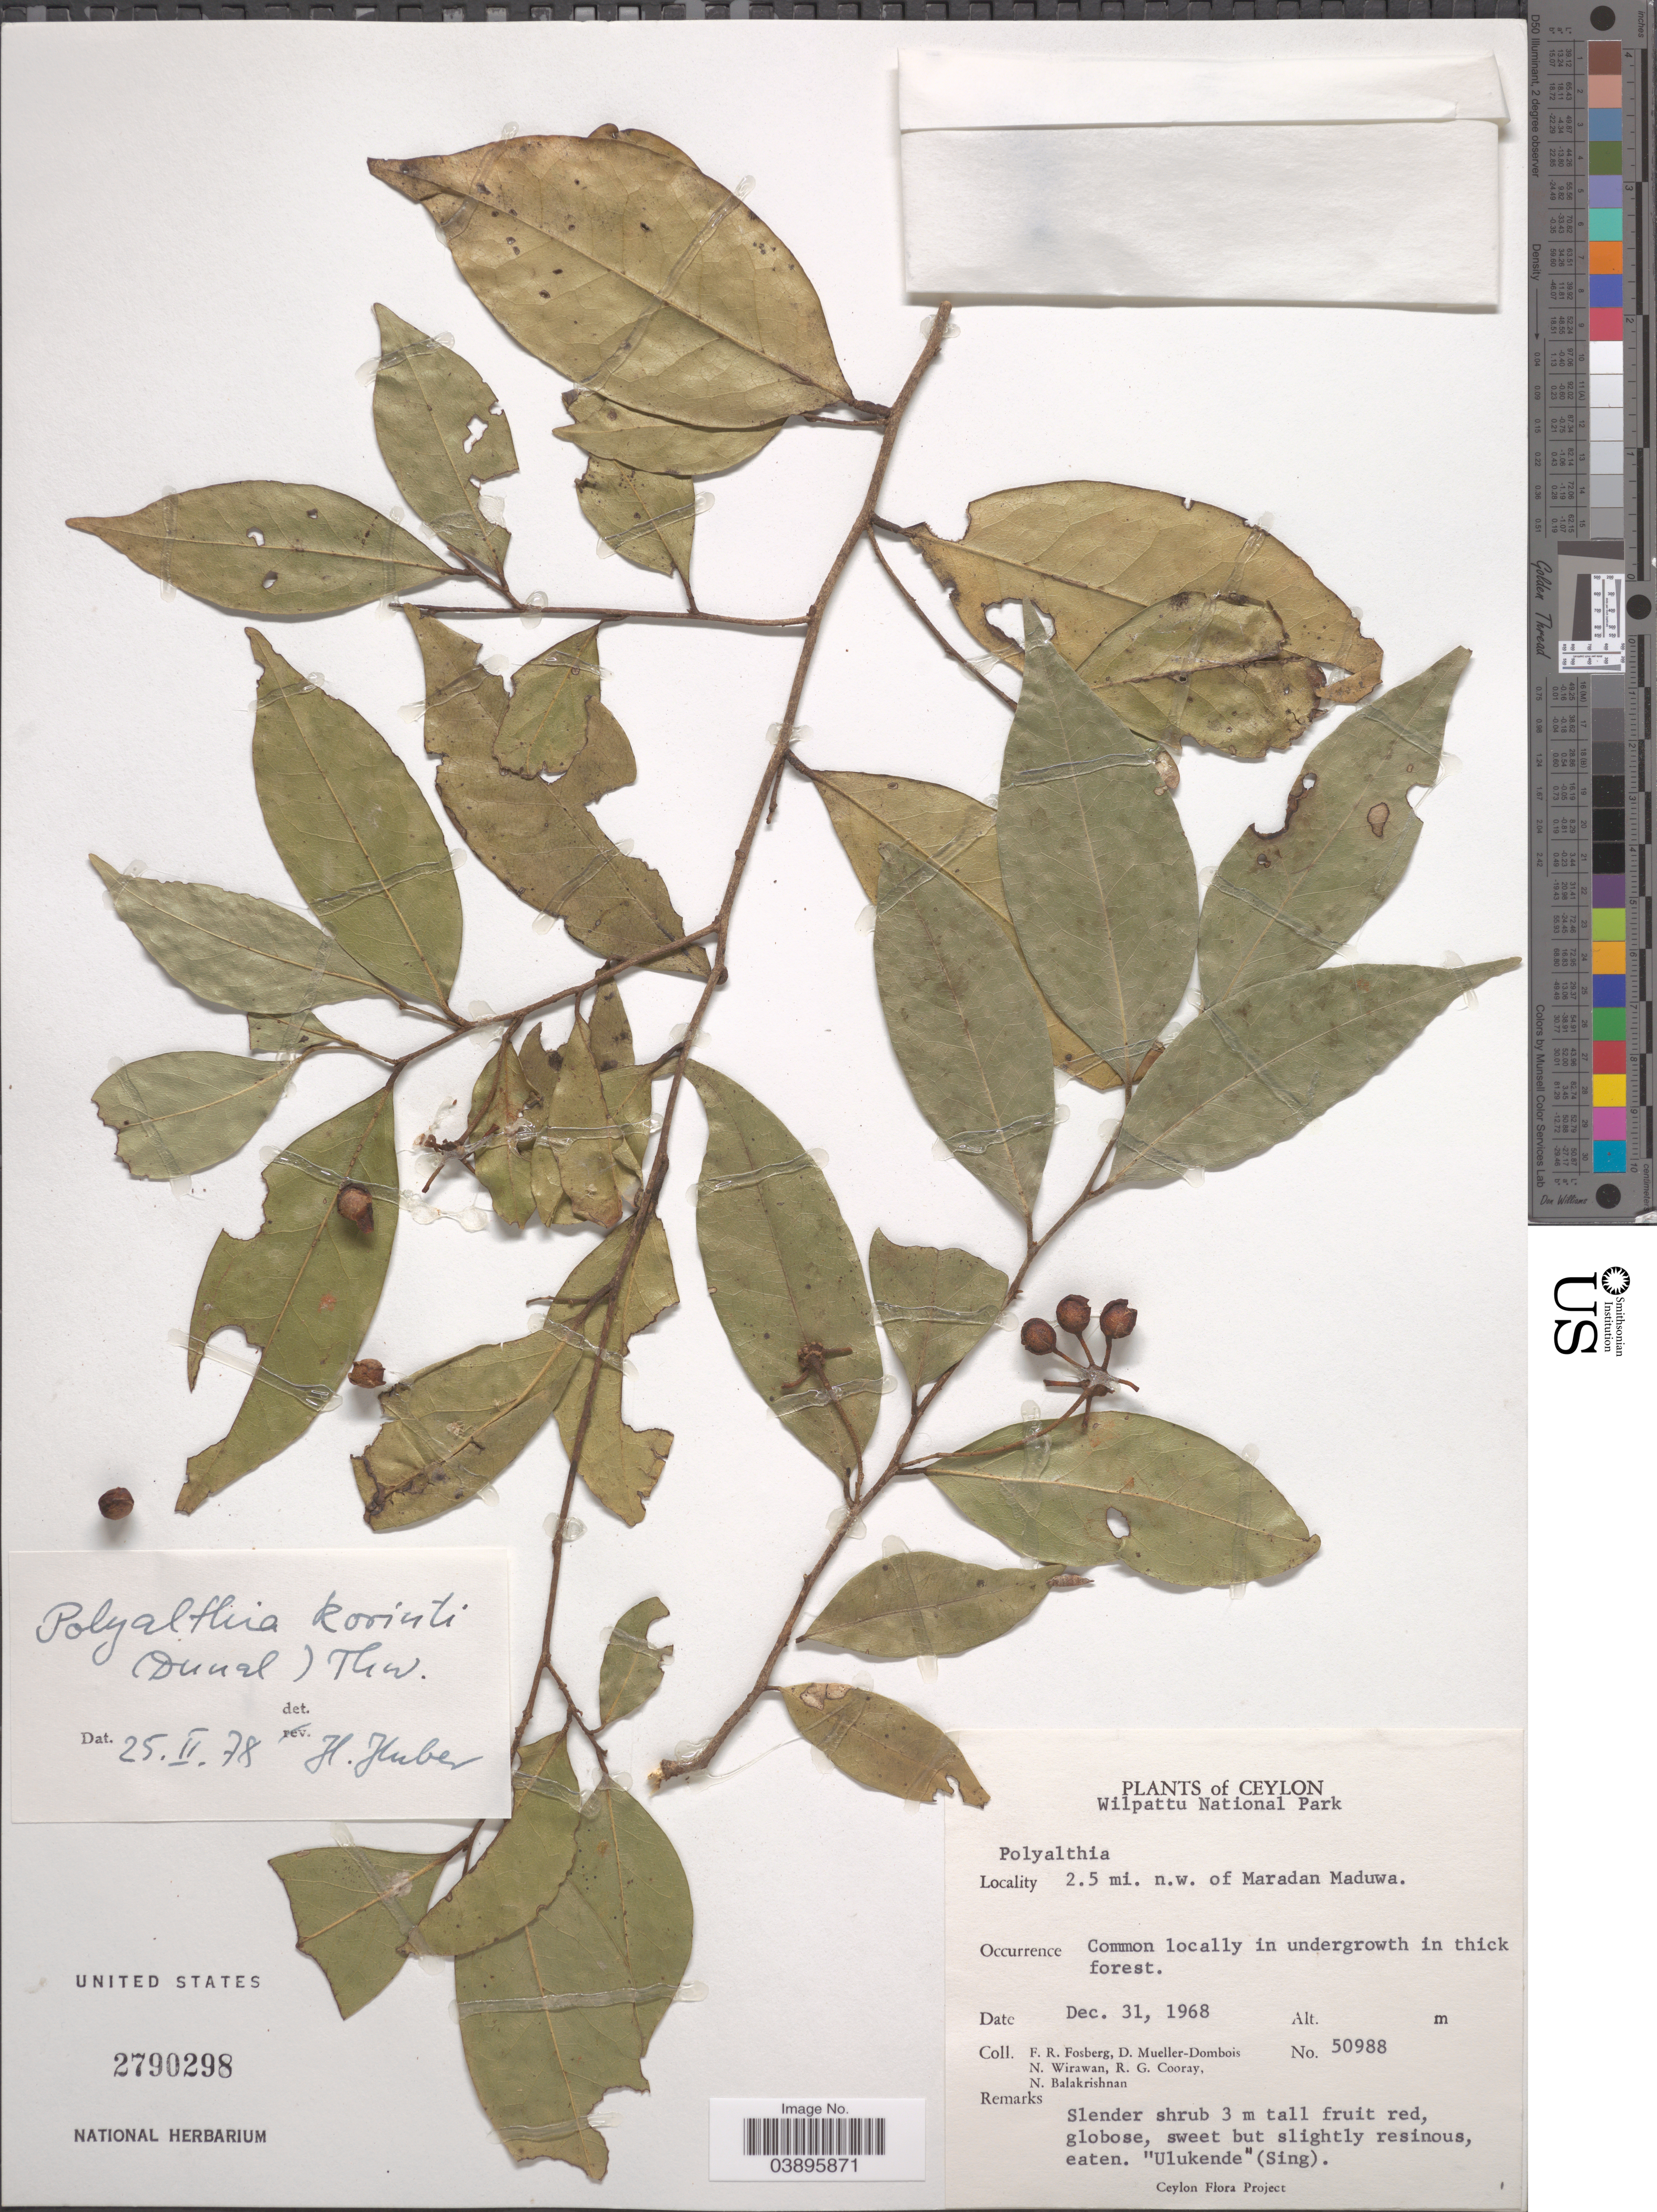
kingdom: Plantae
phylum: Tracheophyta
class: Magnoliopsida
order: Magnoliales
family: Annonaceae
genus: Polyalthia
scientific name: Polyalthia korinti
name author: (Dunal) Thwaites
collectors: F. R. Fosberg, D. Mueller-Dombois, N. Wirawan, R. Cooray & N. Balakrishnan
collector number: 50988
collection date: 1968-12-31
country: Sri Lanka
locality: Ceylon. Wilpattu National Park. 2.5 mi. n.w. of Maradan Maduwa.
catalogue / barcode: US 2790298